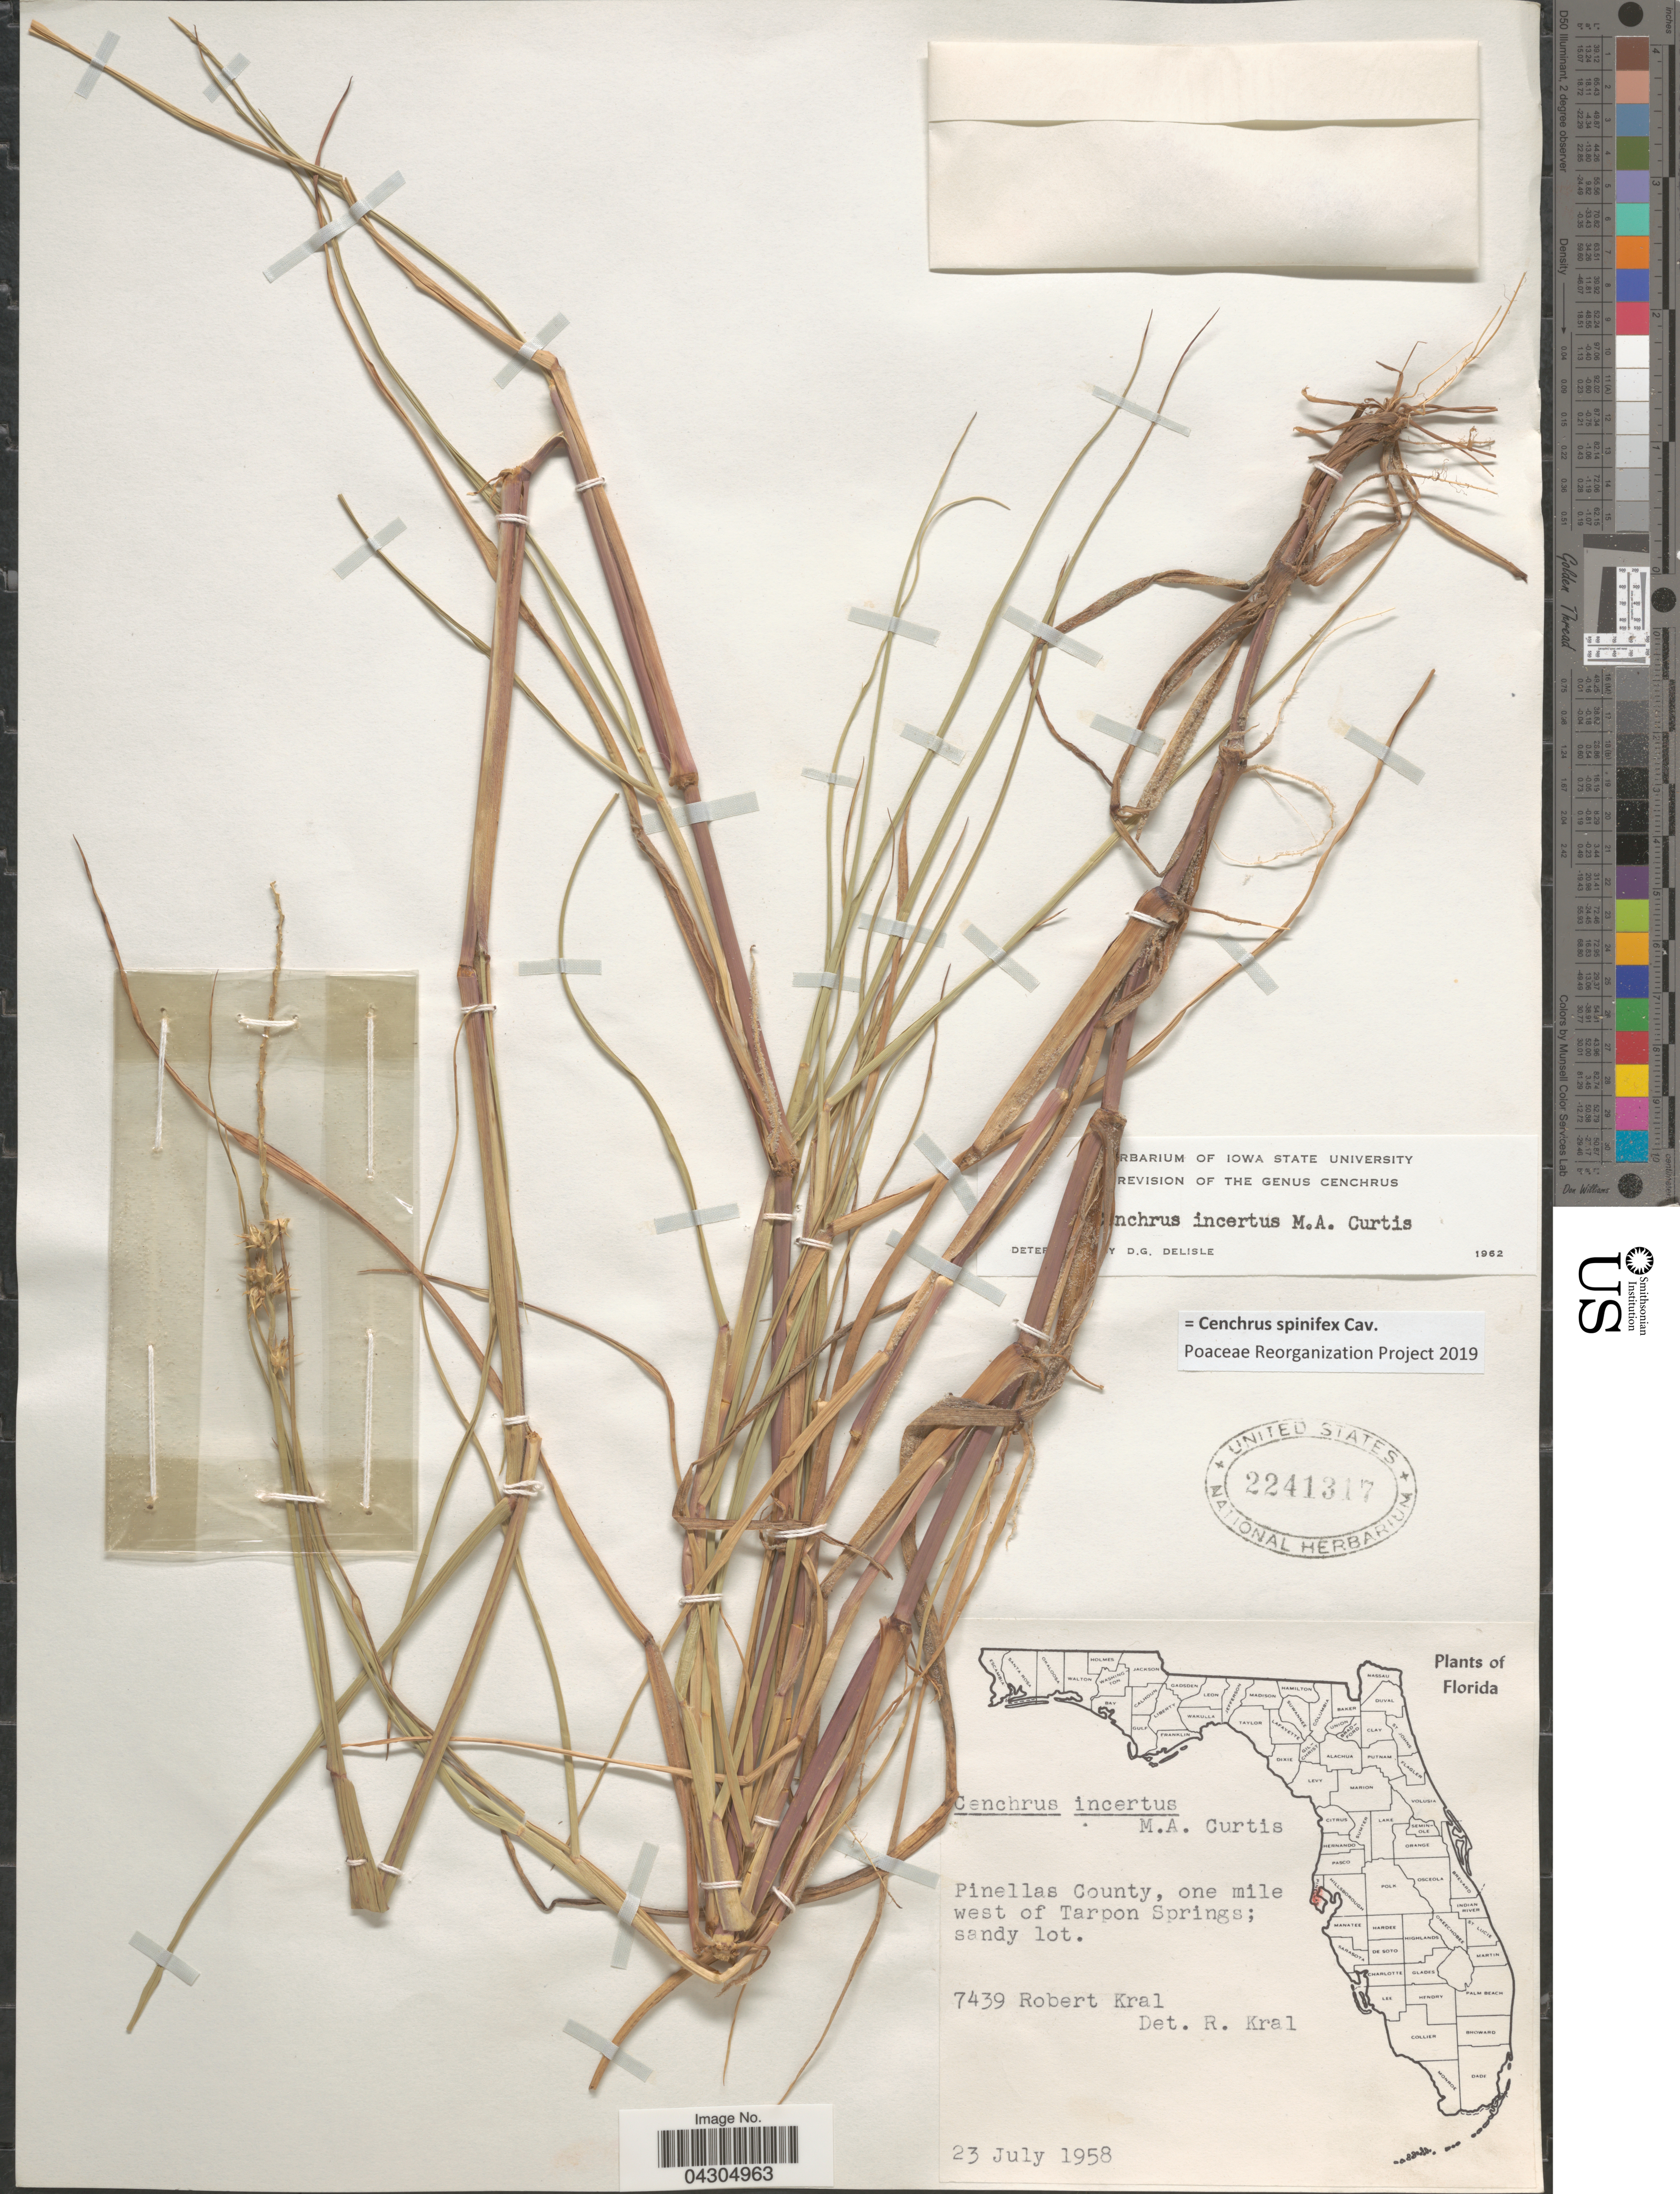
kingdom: Plantae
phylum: Tracheophyta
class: Liliopsida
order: Poales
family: Poaceae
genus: Cenchrus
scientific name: Cenchrus spinifex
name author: Cav.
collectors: R. Kral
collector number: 7439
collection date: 1958-07-23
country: United States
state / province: Florida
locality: Pinellas County, one mile west of Tarpon Springs; sandy lot.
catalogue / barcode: US 2241317